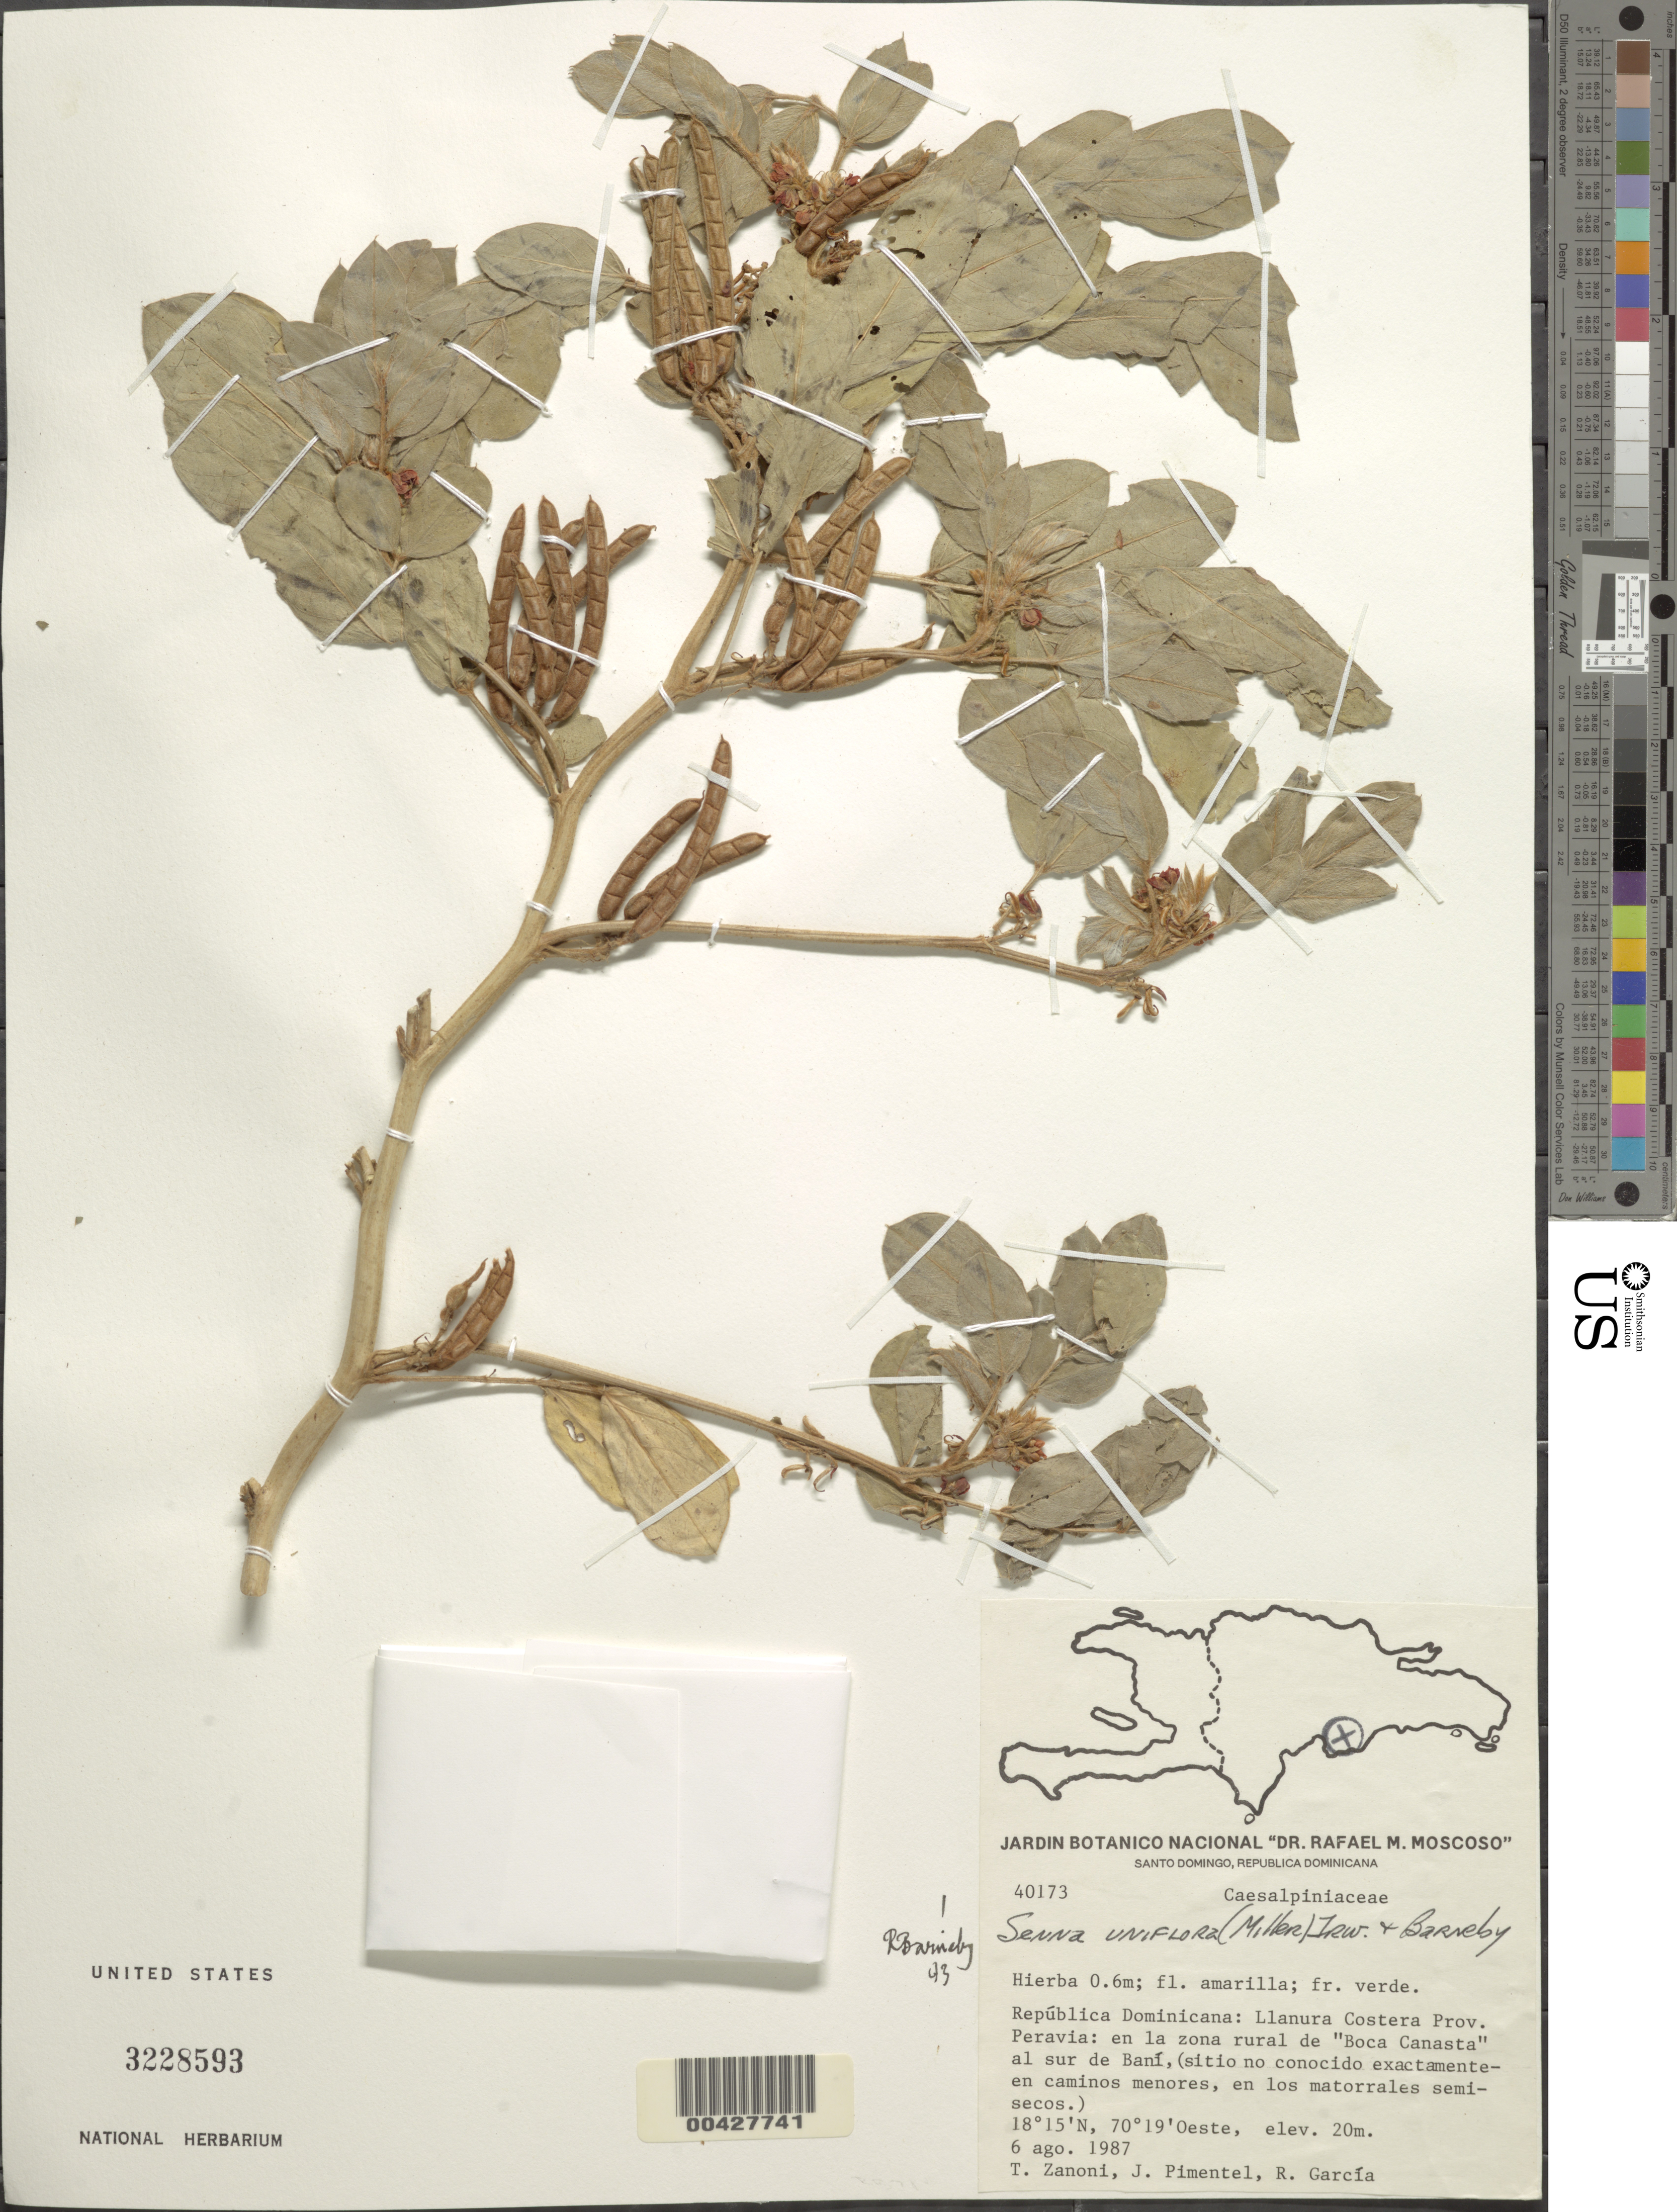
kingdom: Plantae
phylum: Tracheophyta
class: Magnoliopsida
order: Fabales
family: Fabaceae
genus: Senna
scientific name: Senna uniflora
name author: (Mill.) H.S. Irwin & Barneby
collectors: T. A. Zanoni, J. Pimentel Baez & R. G. García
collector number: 40173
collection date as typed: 06 Aug 1987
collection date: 1987-08-06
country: Dominican Republic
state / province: Peravia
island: Hispaniola Island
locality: Boca canasta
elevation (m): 20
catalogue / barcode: US 3228593